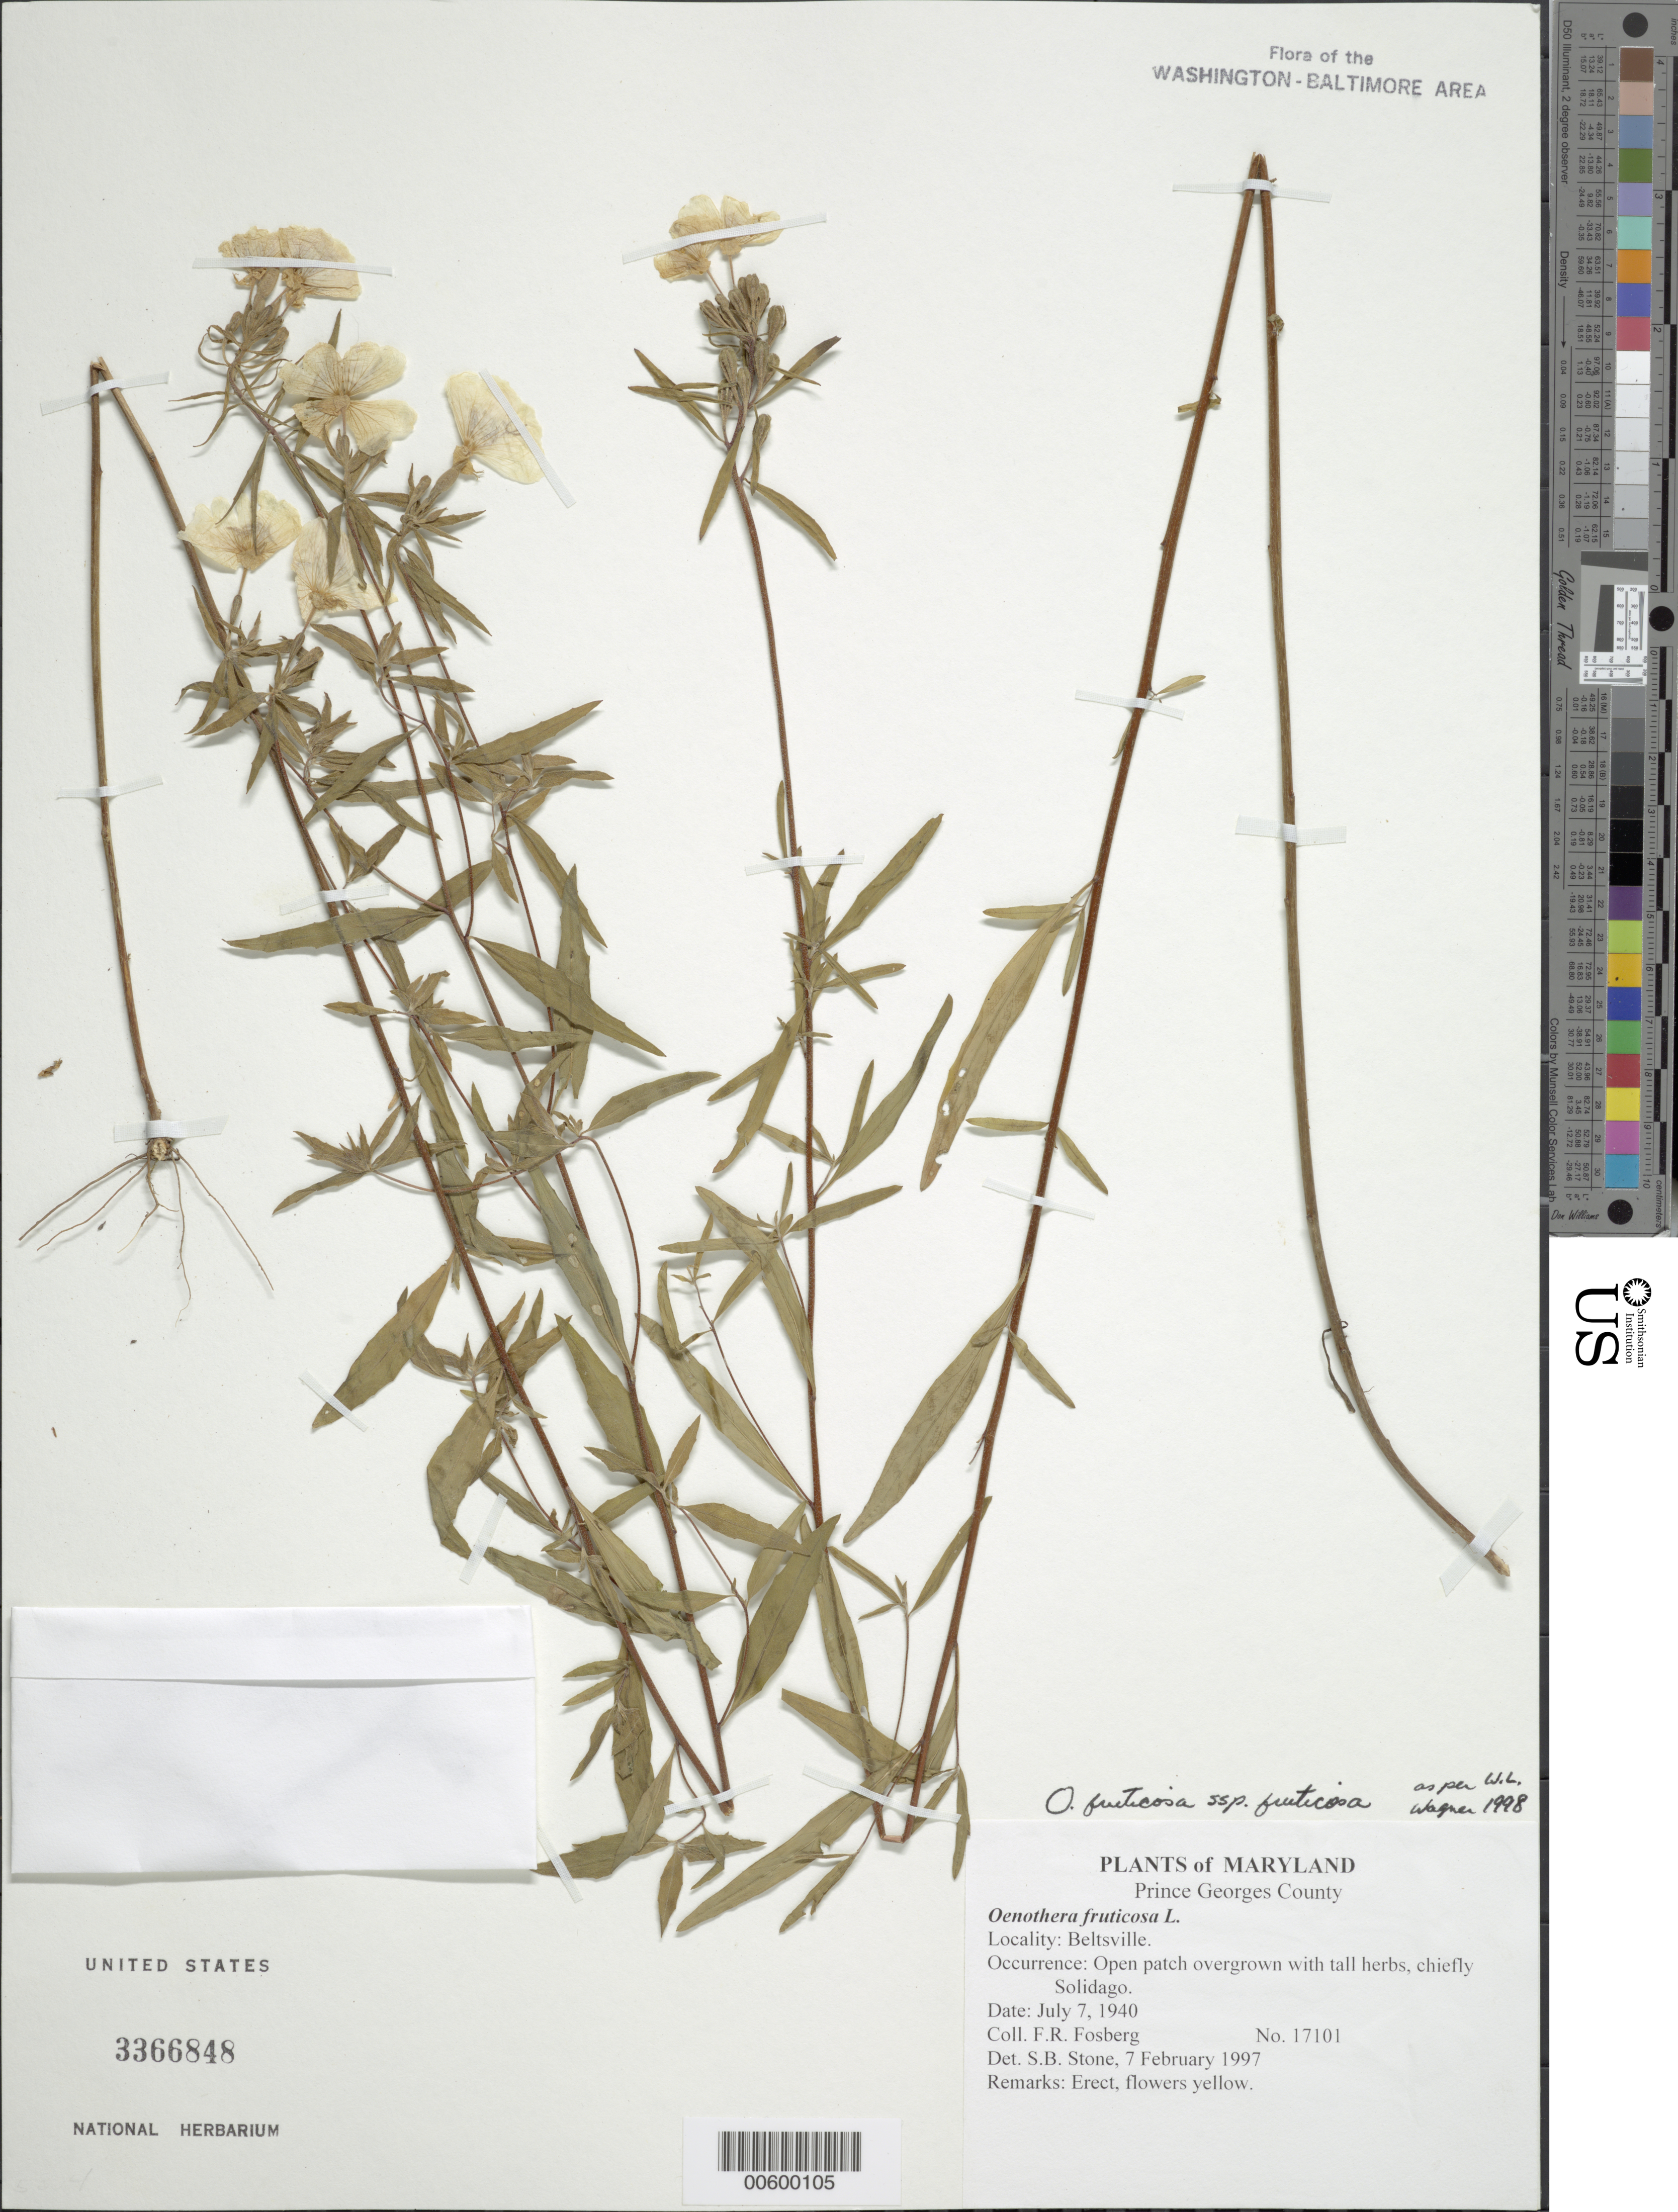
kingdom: Plantae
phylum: Tracheophyta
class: Magnoliopsida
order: Myrtales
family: Onagraceae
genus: Oenothera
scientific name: Oenothera fruticosa subsp. fruticosa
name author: L.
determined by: Wagner, W. L., (BOT), Smithsonian Institution - National Museum of Natural History (UNITED STATES)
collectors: F. R. Fosberg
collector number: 17101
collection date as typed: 07 Jul 1940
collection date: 1940-07-07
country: United States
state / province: Maryland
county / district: Prince George's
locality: Beltsville.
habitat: Open patch overgrown with tall herbs, chiefly Solidago.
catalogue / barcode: US 3366848